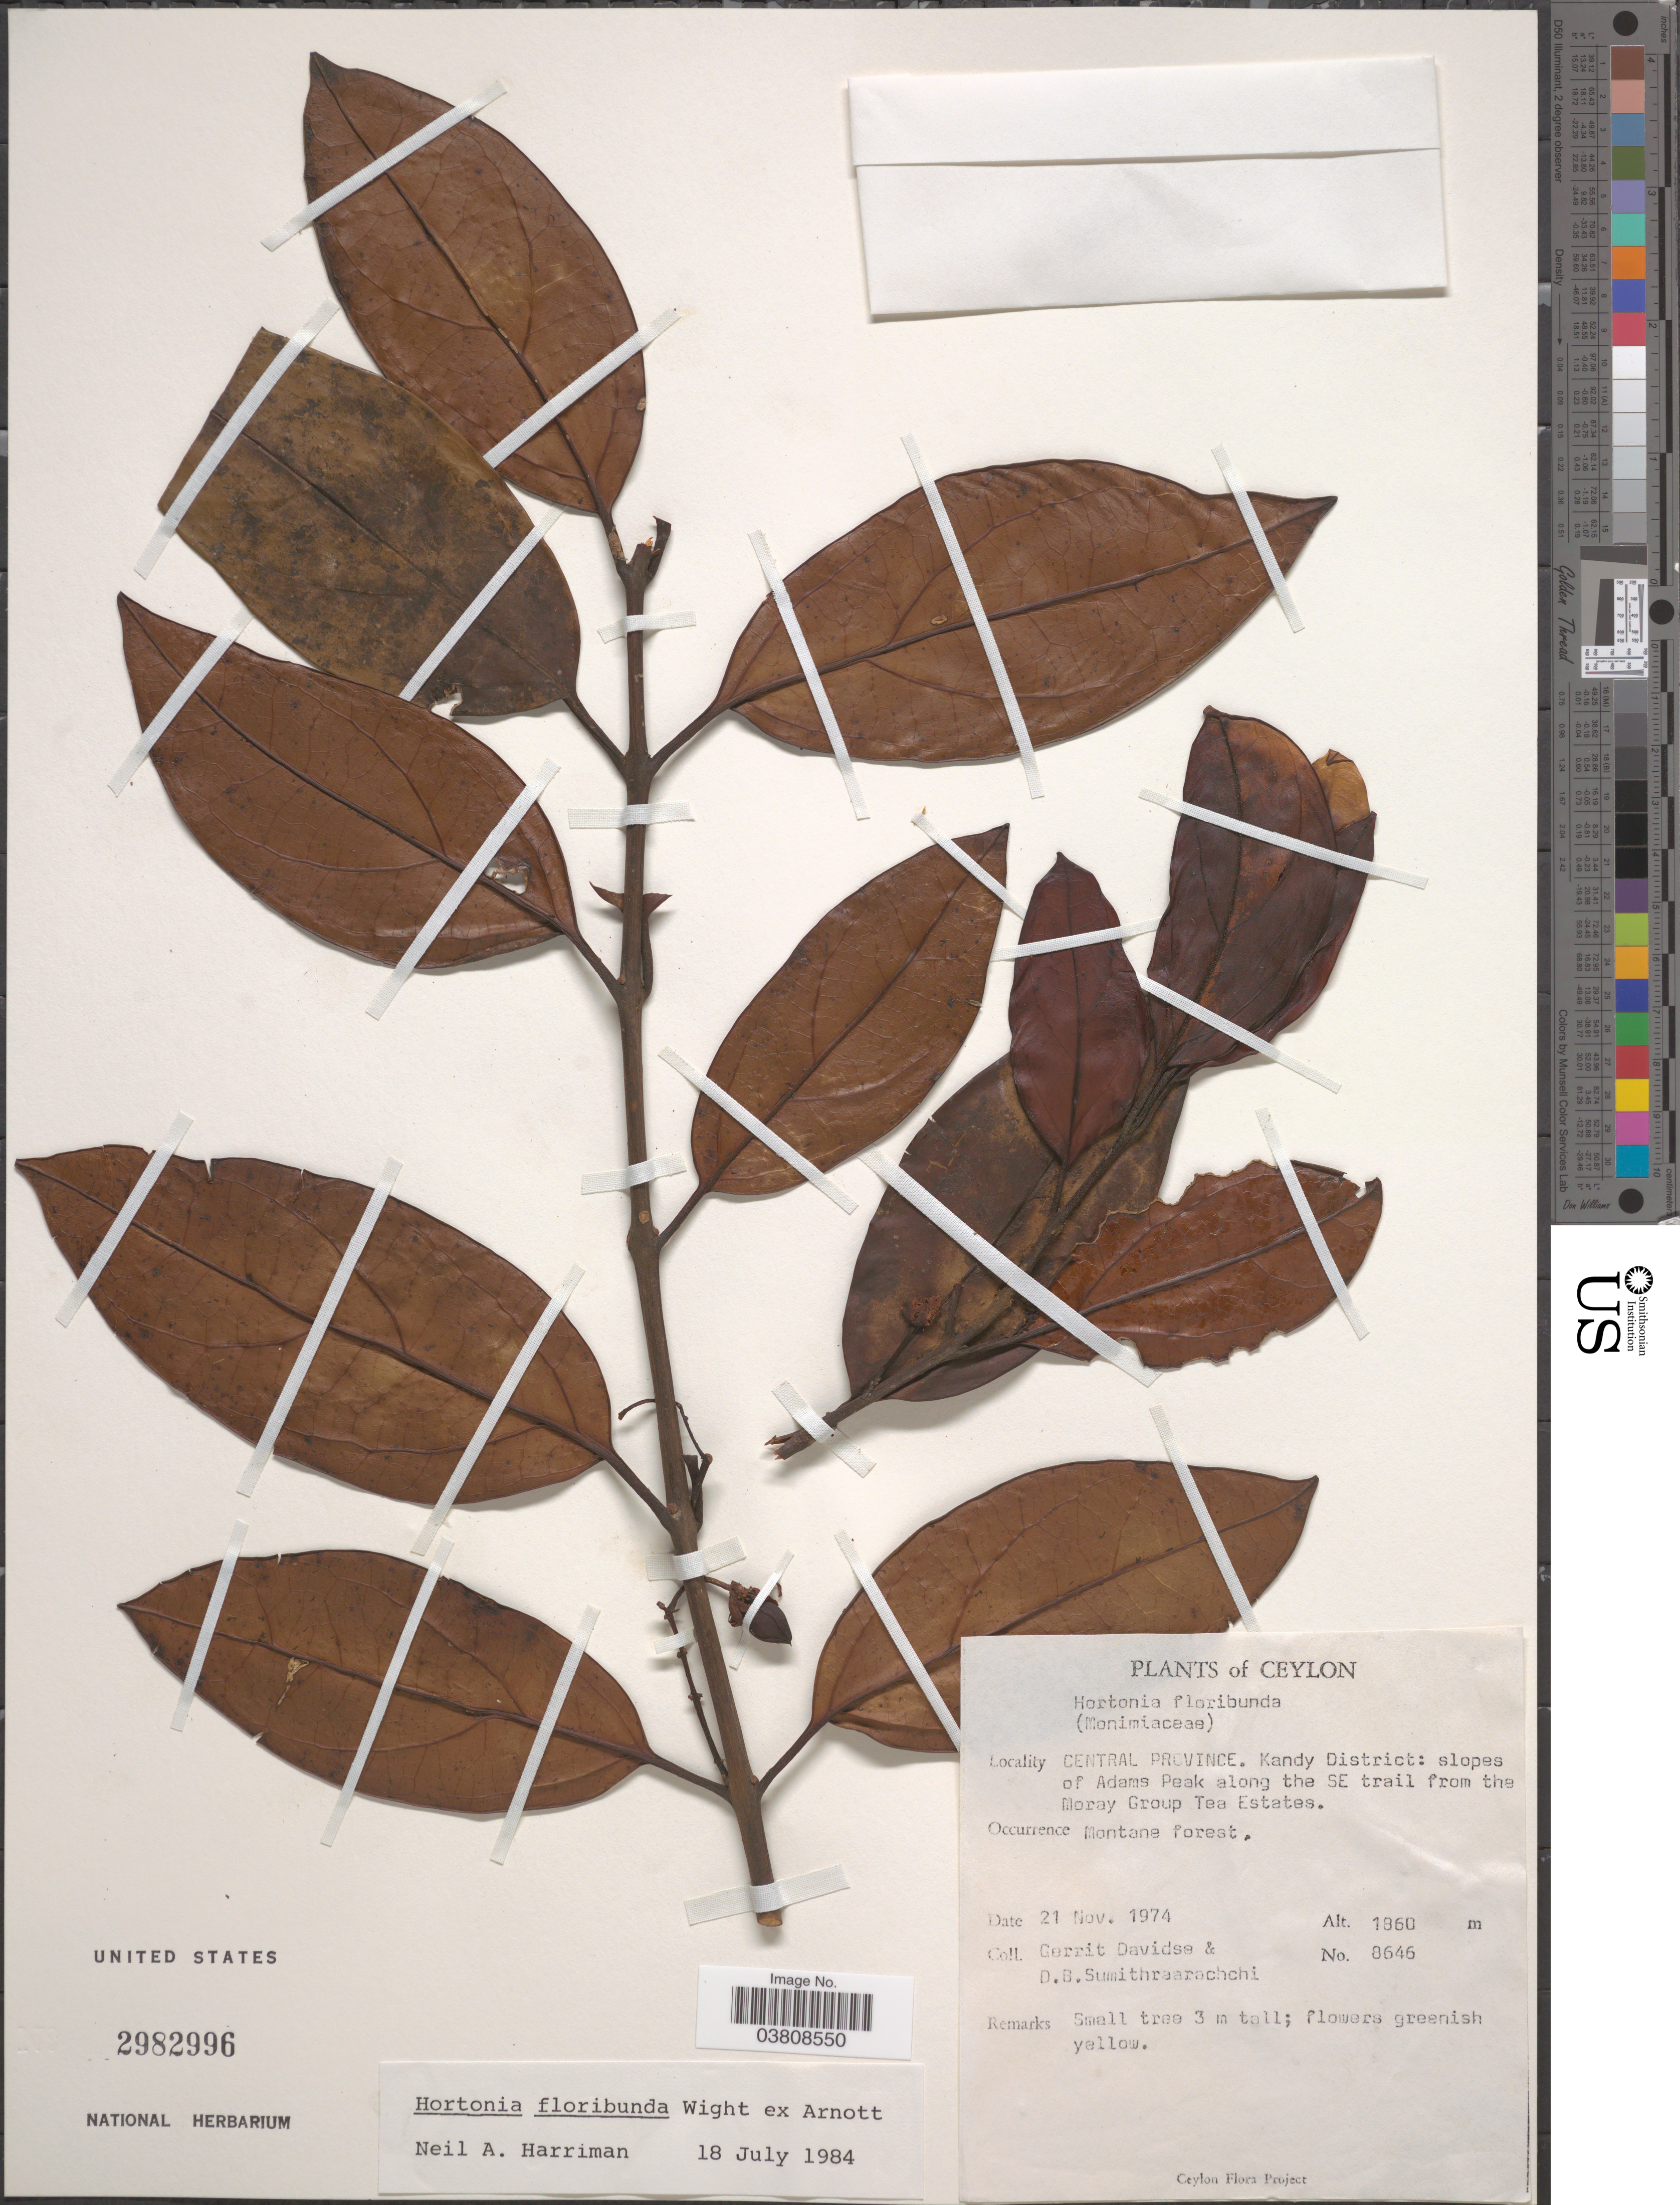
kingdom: Plantae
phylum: Tracheophyta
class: Magnoliopsida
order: Laurales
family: Monimiaceae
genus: Hortonia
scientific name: Hortonia floribunda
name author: Wight ex Arn.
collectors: G. Davidse & D. B. Sumithraarachchi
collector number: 8646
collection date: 1974-11-21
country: Sri Lanka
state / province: Central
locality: Ceylon. Kandy Distrct: slopes of Adams Peak along the SE trail from the Moray Group Tea Estates.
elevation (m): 1860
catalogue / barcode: US 2982996